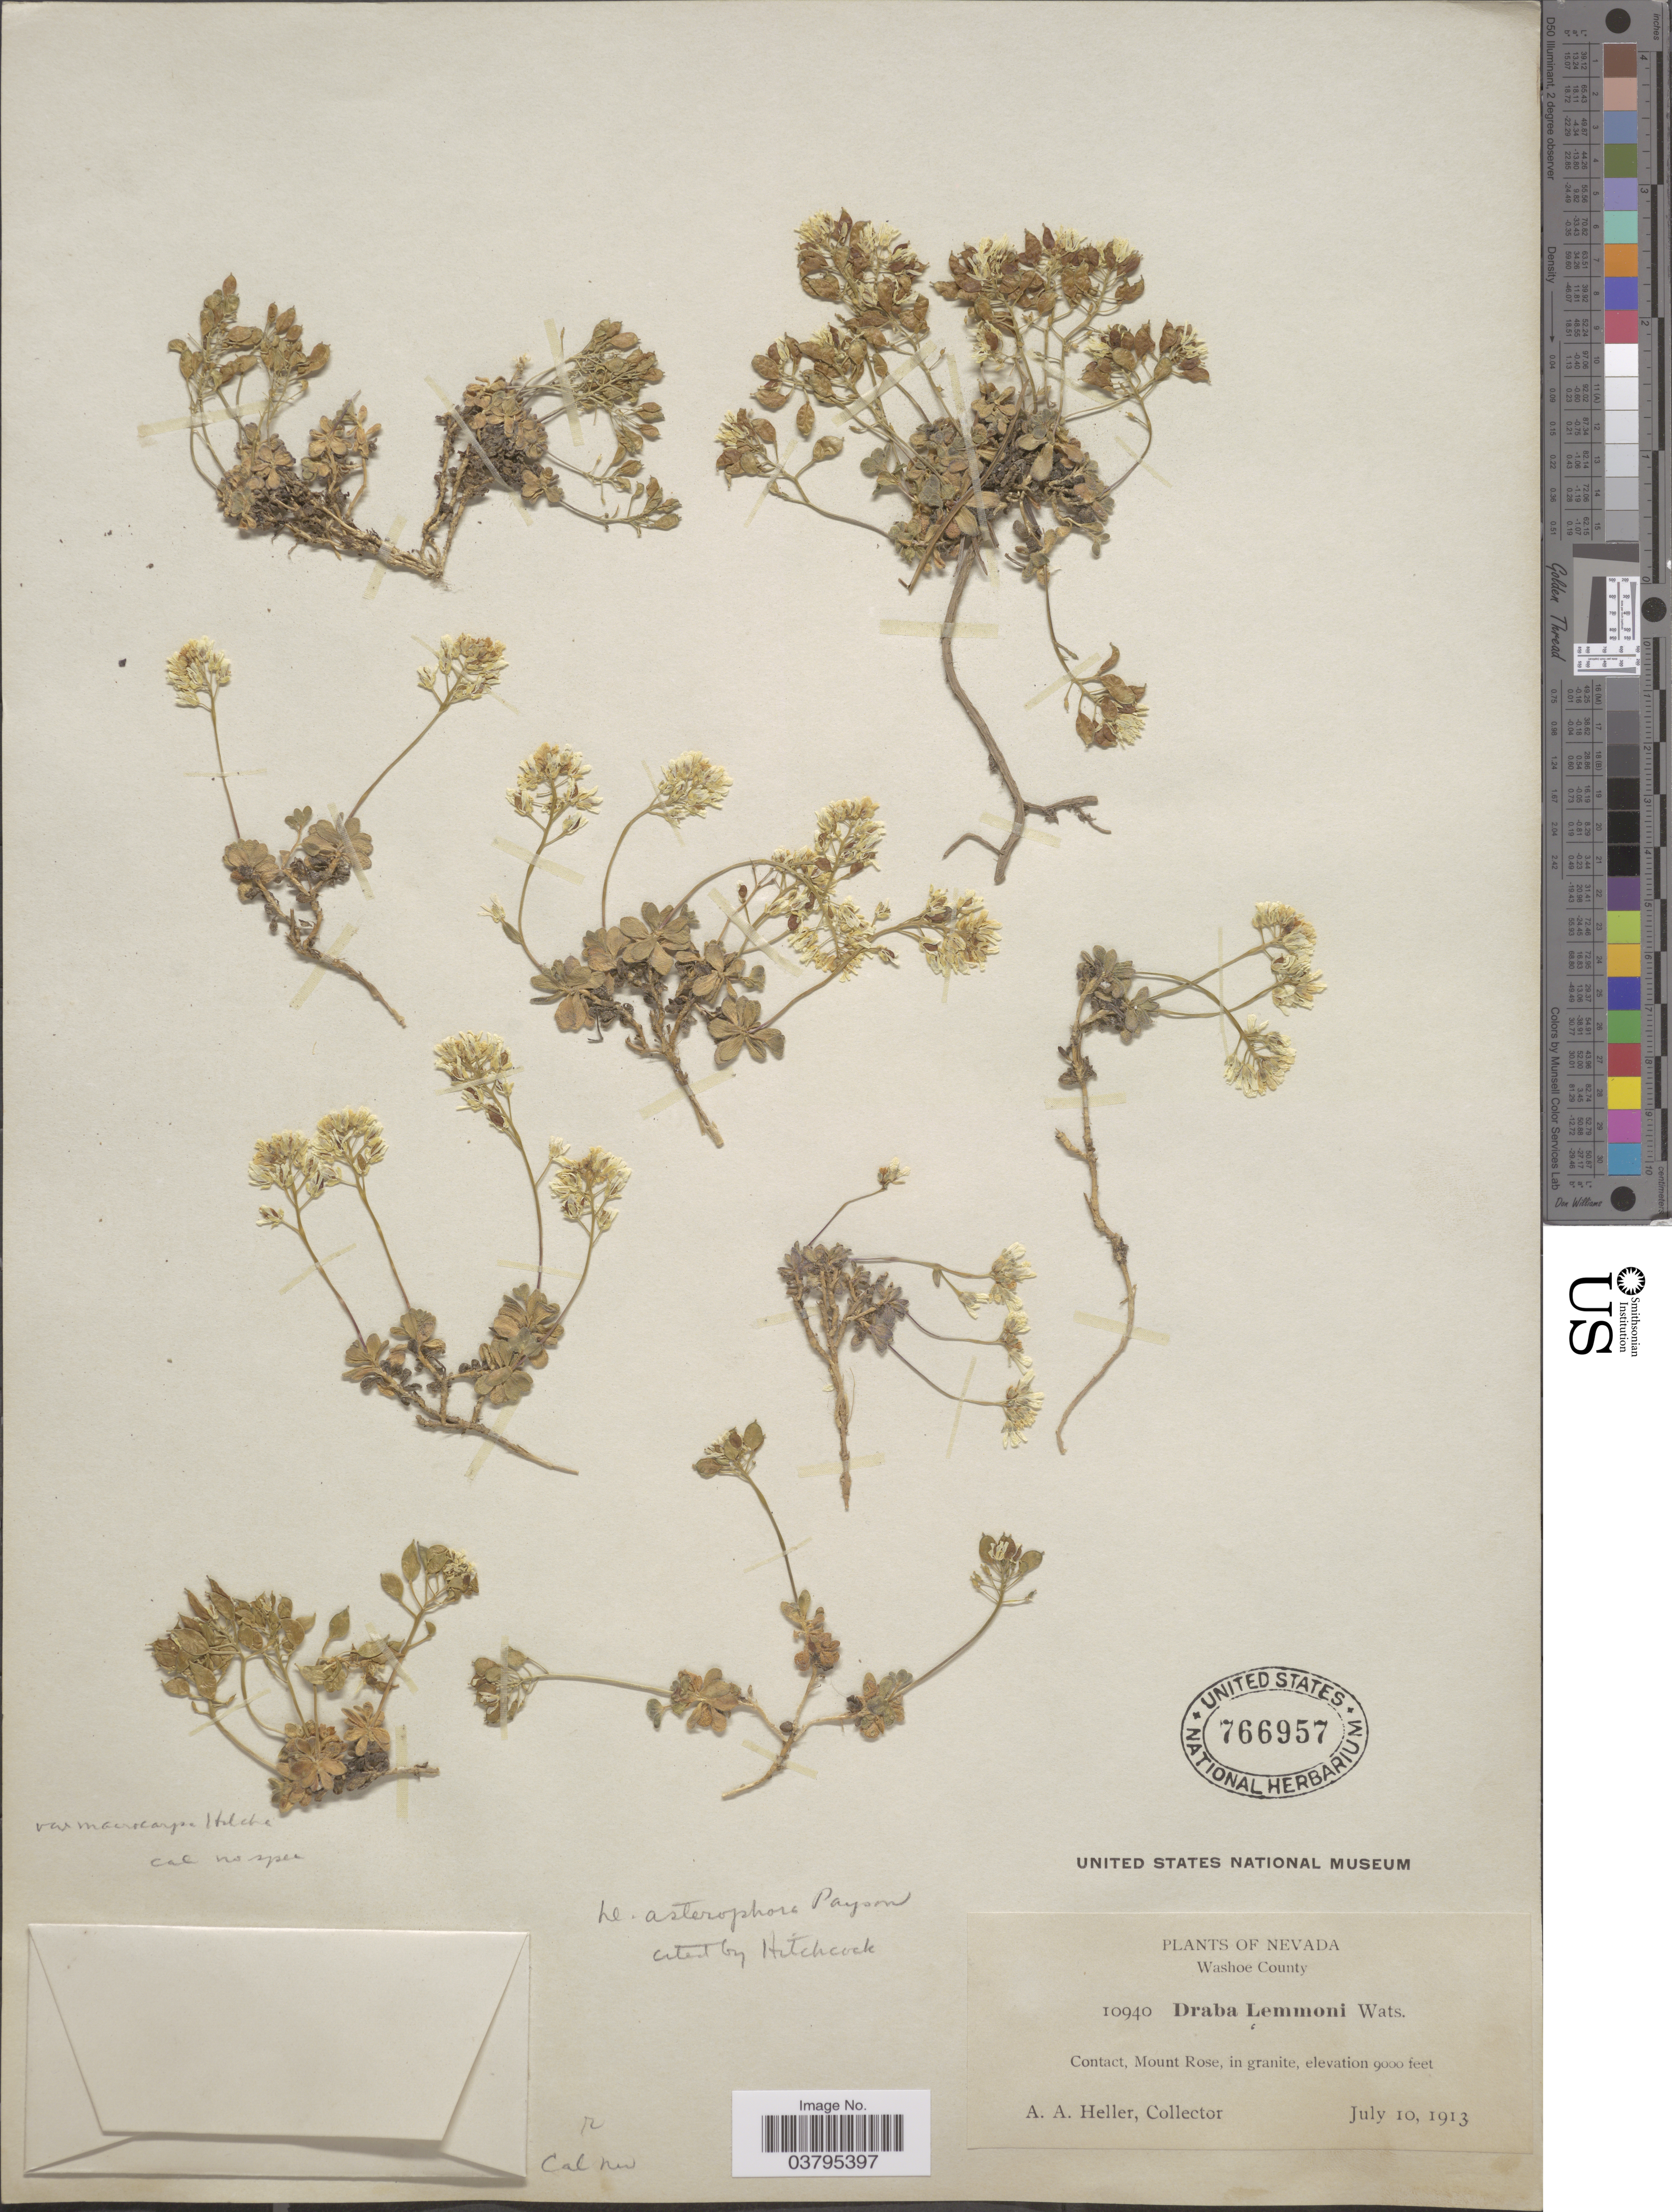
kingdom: Plantae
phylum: Tracheophyta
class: Magnoliopsida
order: Brassicales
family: Brassicaceae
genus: Draba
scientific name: Draba asterophora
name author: Payson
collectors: A. A. Heller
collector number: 10940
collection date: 1913-07-10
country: United States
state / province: Nevada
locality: Washoe County. Contact, Mount Rose, in granite.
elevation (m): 2743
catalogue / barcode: US 766957